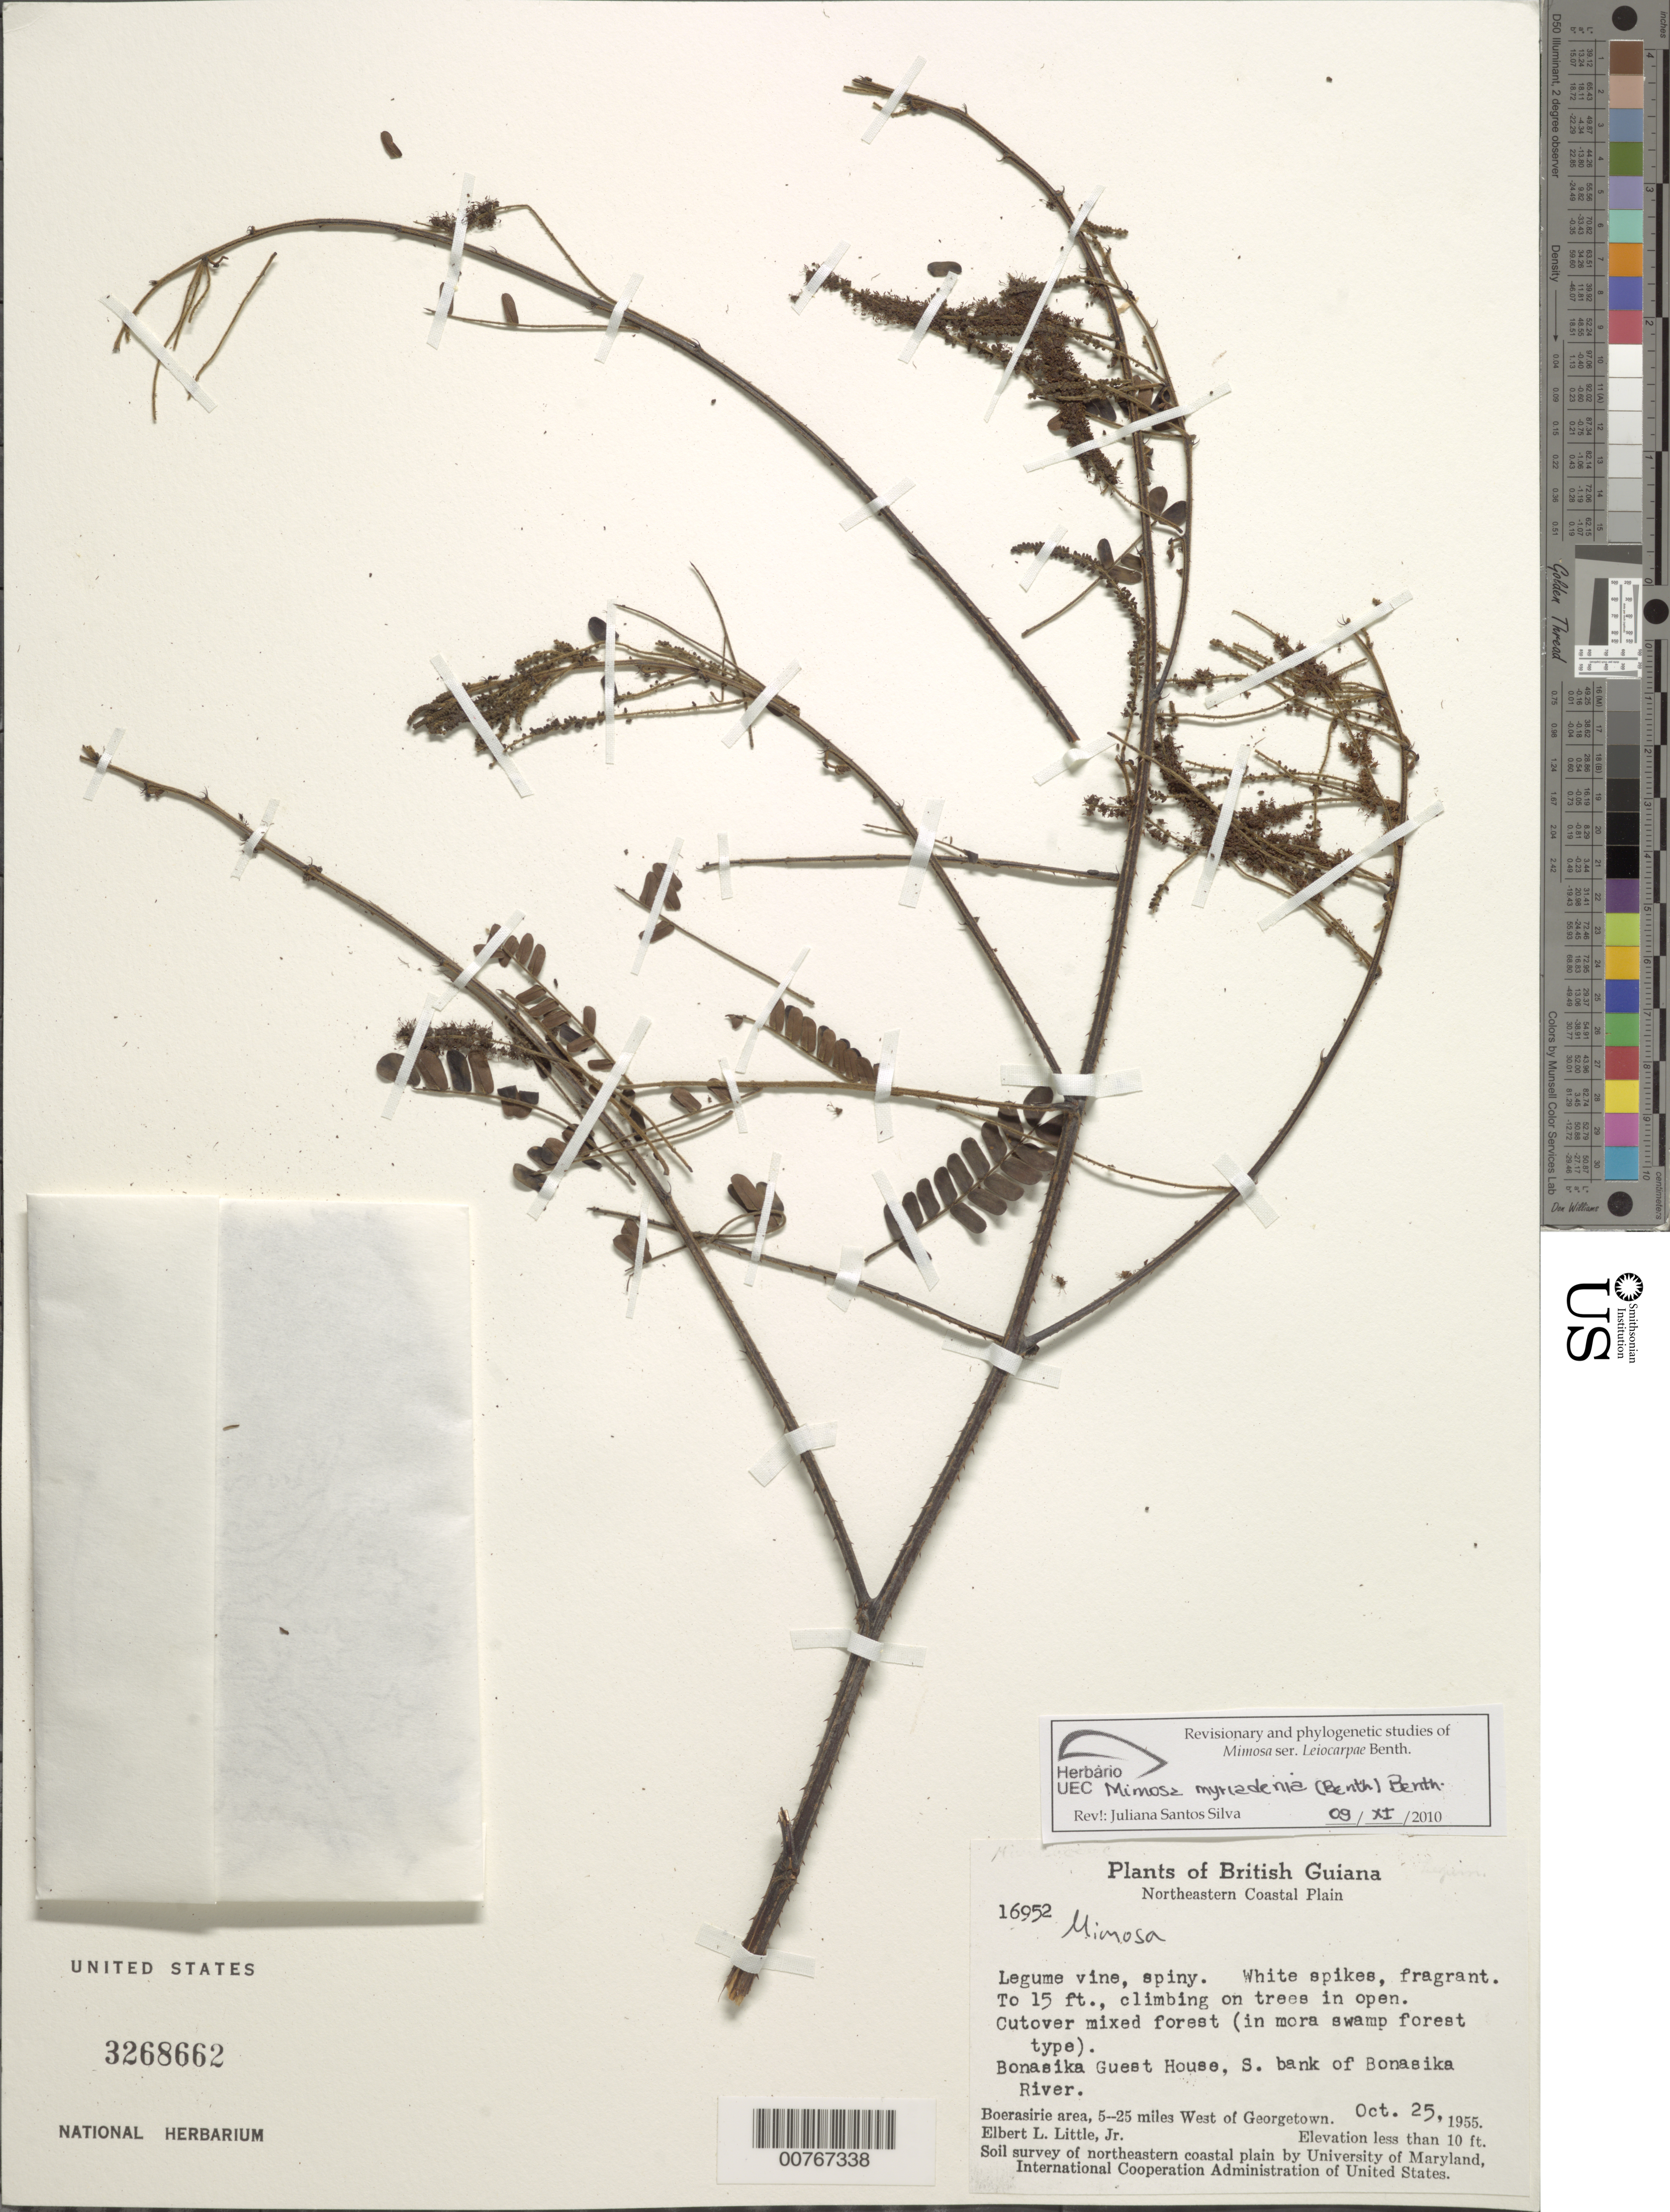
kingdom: Plantae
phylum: Tracheophyta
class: Magnoliopsida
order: Fabales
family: Fabaceae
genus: Mimosa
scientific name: Mimosa myriadenia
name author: Benth.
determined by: Santos-Silva, J.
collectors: E. L. Little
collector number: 16952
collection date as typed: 25-Oct-55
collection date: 1955-10-25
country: Guyana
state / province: Essequibo Isl-W. Demerara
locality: Boerasirie area, 5-25 mi. W of Georgetown, Bonasika Guest House, S bank of Bonasika R.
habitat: Open cutover mixed forest (in mora swamp forest type)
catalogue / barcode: US 3268662